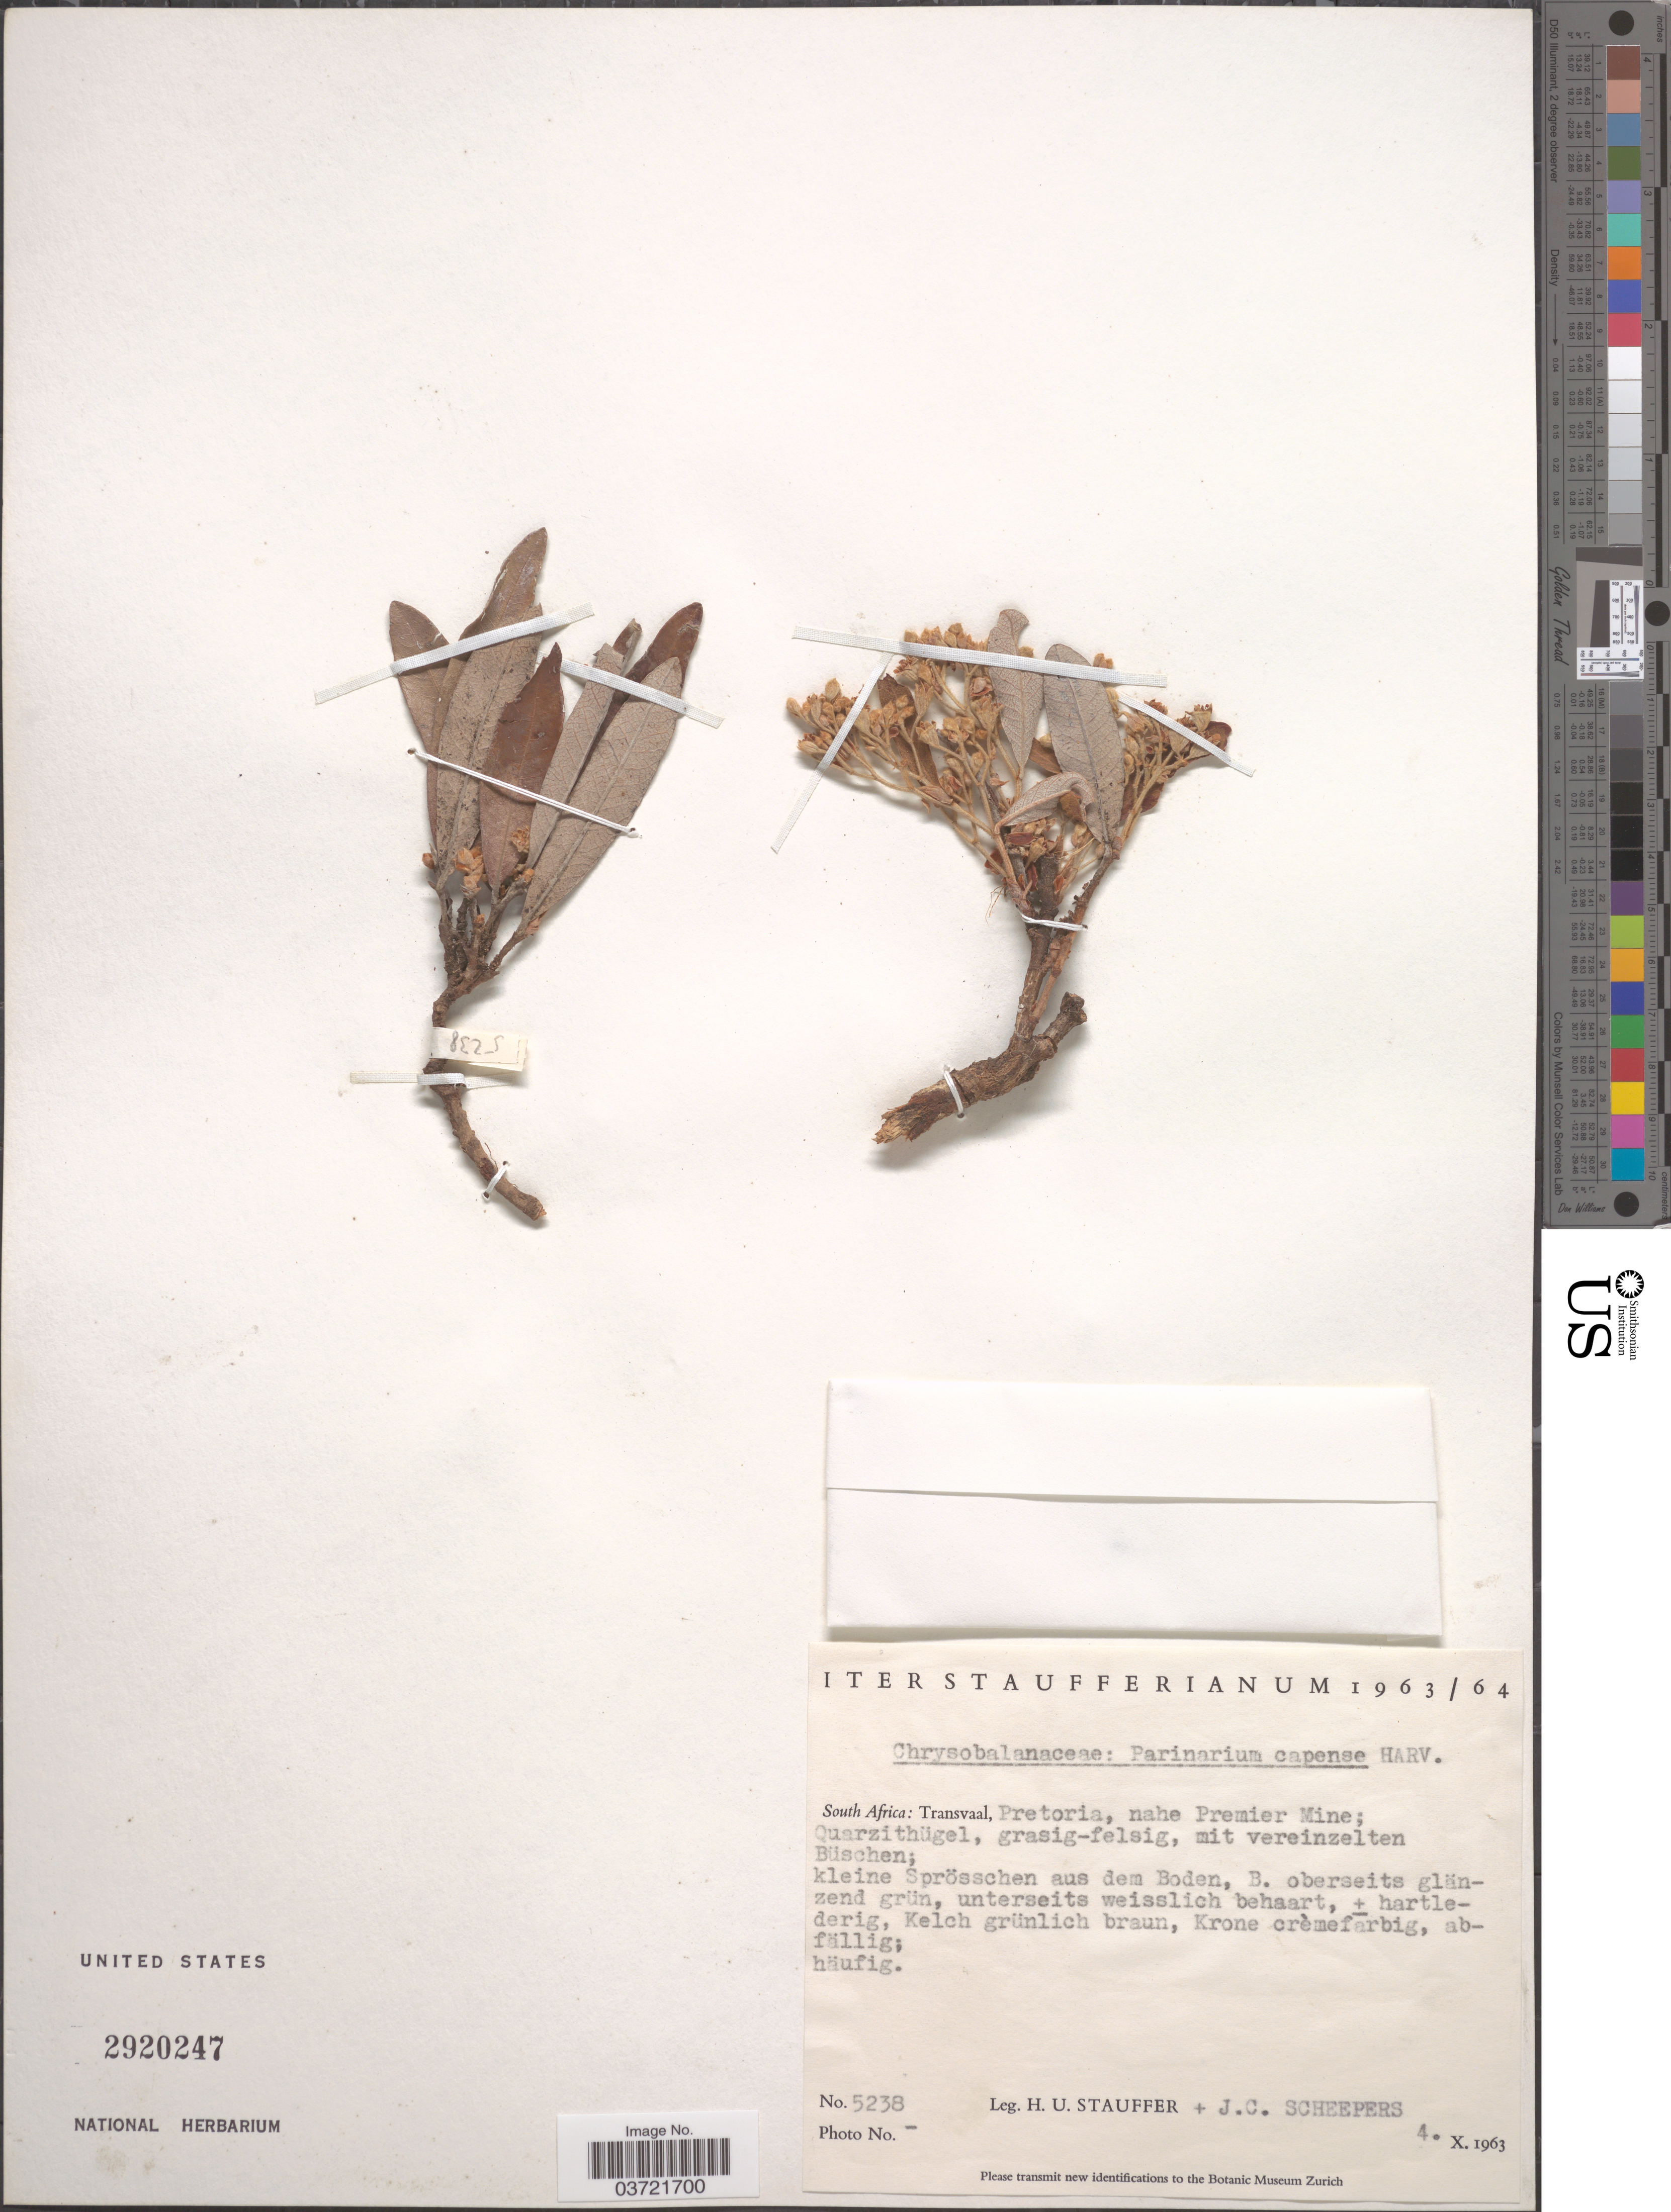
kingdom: Plantae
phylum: Tracheophyta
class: Magnoliopsida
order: Malpighiales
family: Chrysobalanaceae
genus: Parinari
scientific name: Parinari capensis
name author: Harv.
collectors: H. U. Stauffer & J. Scheepers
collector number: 5238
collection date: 1963-10-04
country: South Africa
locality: Transvaal, Pretoria, nahe Premier Mine.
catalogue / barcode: US 2920247